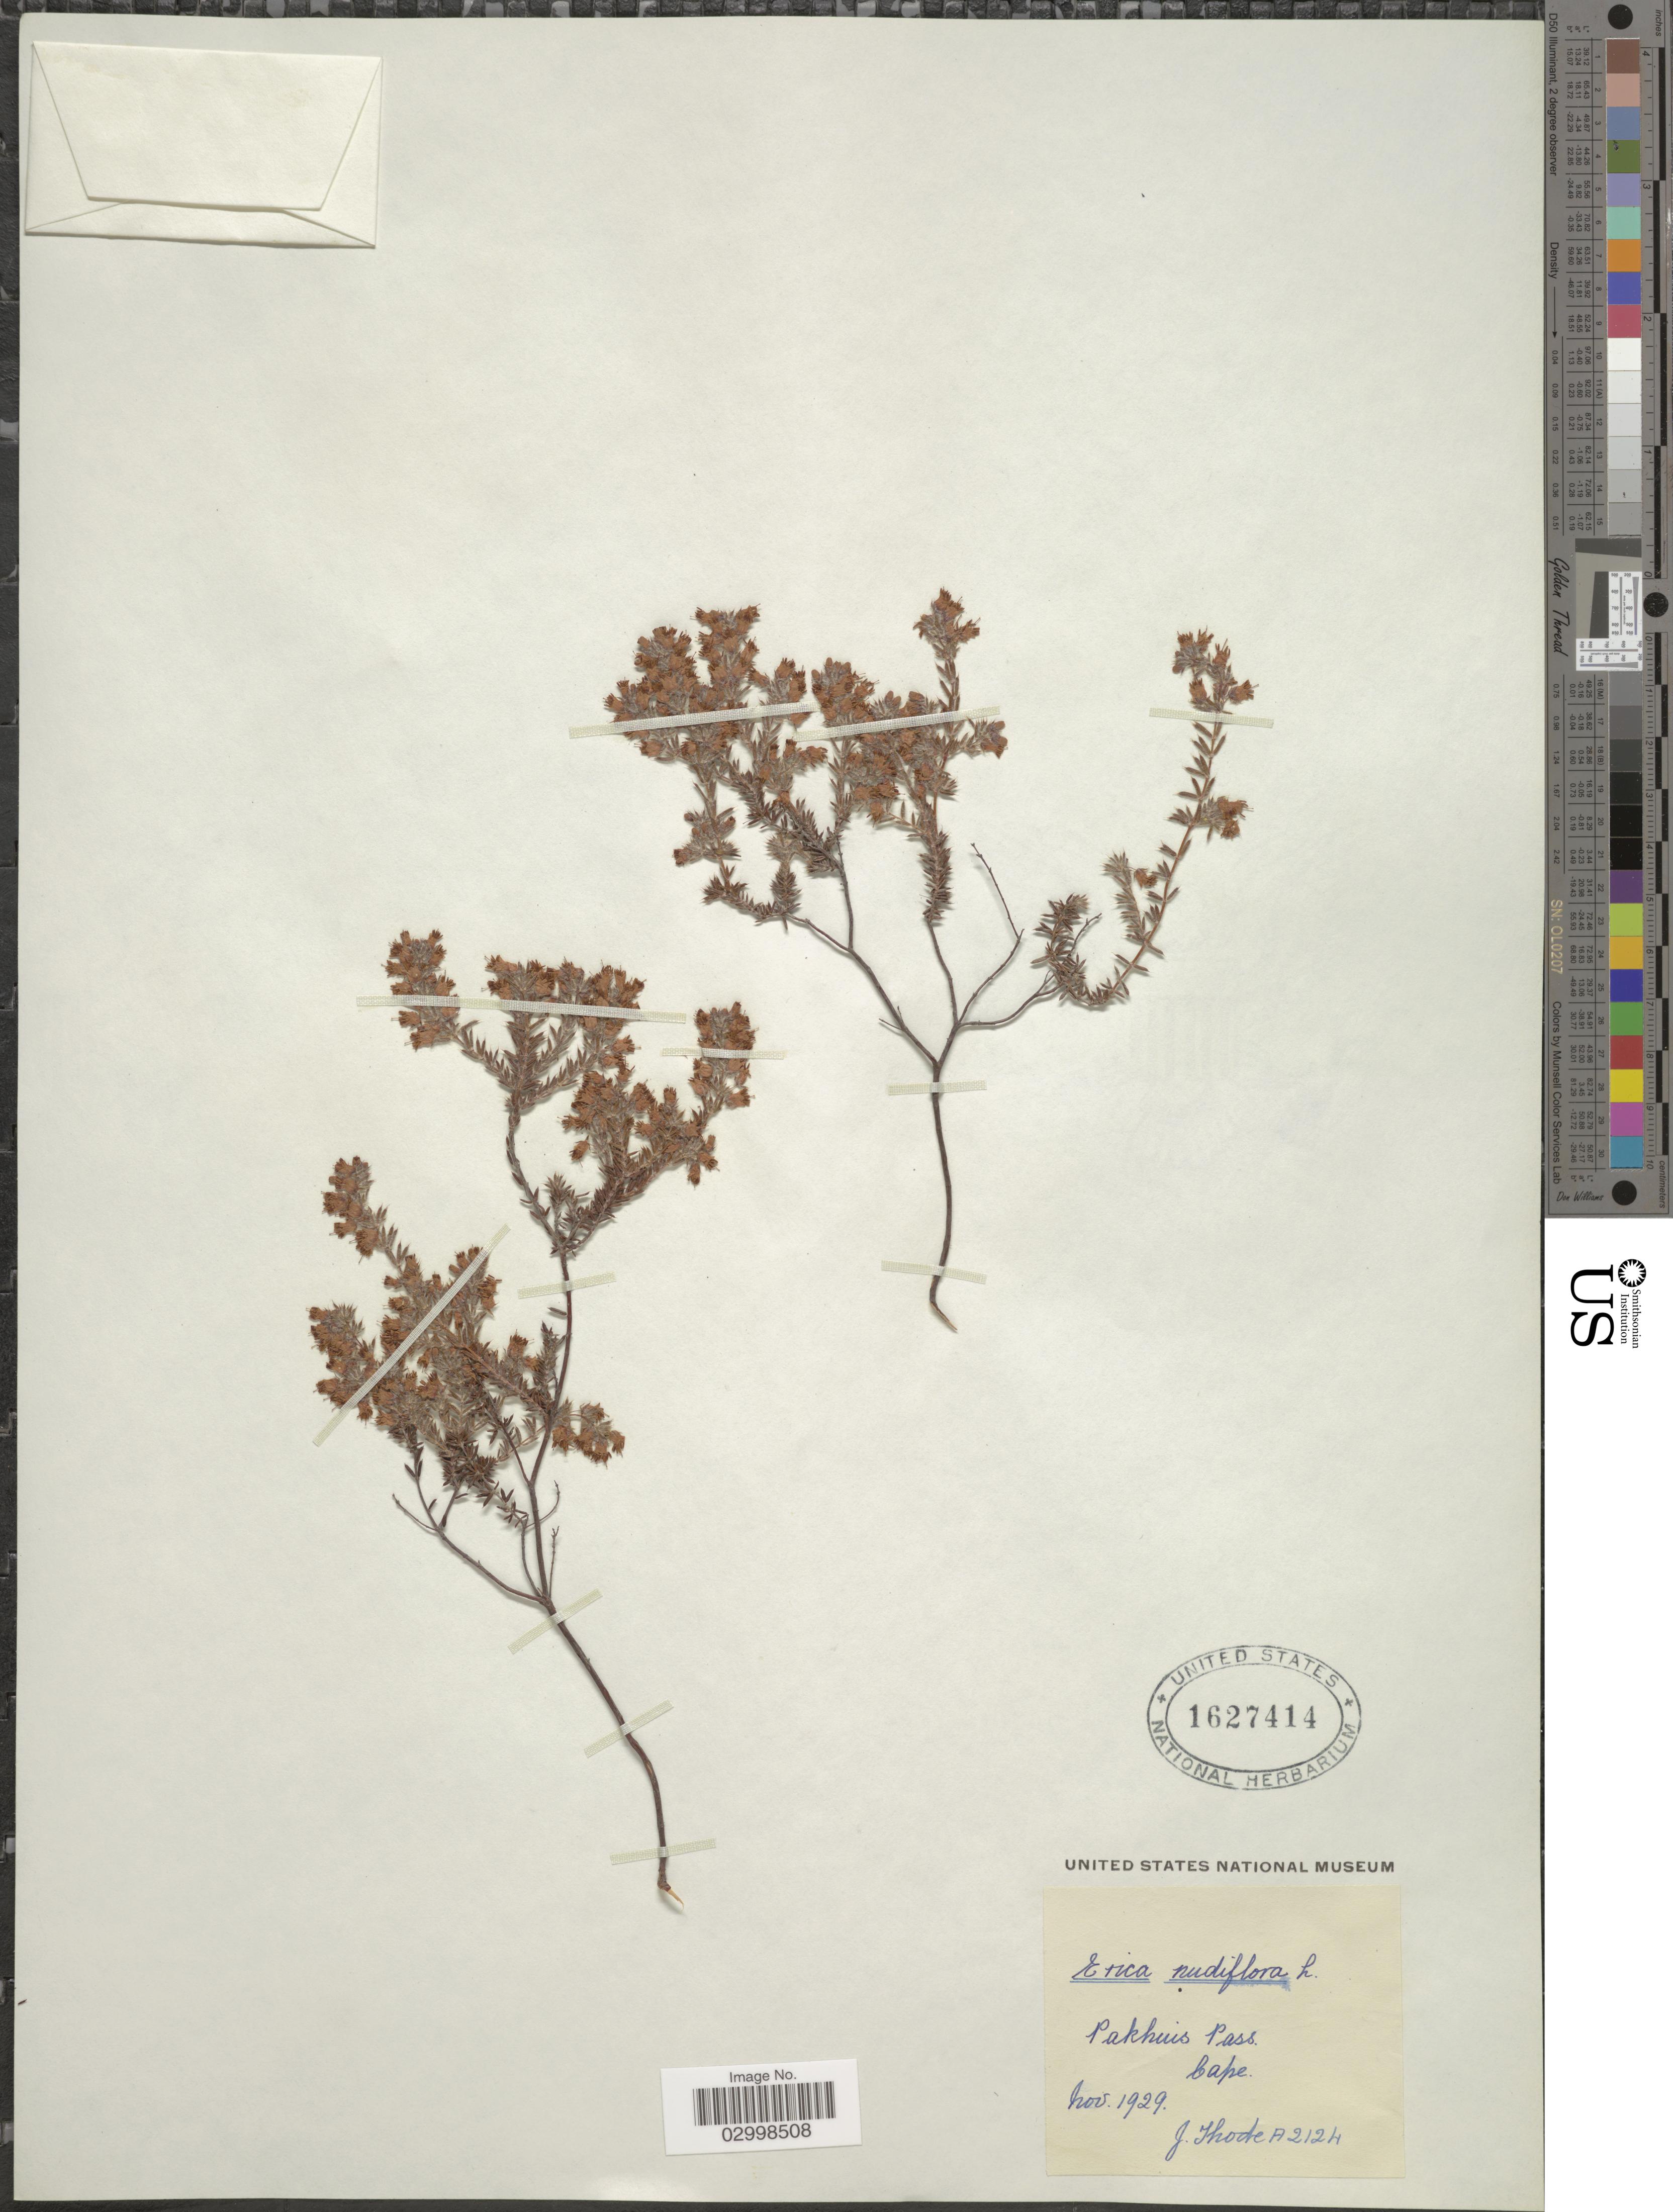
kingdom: Plantae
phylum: Tracheophyta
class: Magnoliopsida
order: Ericales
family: Ericaceae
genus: Erica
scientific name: Erica nudiflora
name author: L.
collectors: J. Thode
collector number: A2124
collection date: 1929-11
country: South Africa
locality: Pakhuis Pass, Cape.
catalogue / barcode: US 1627414